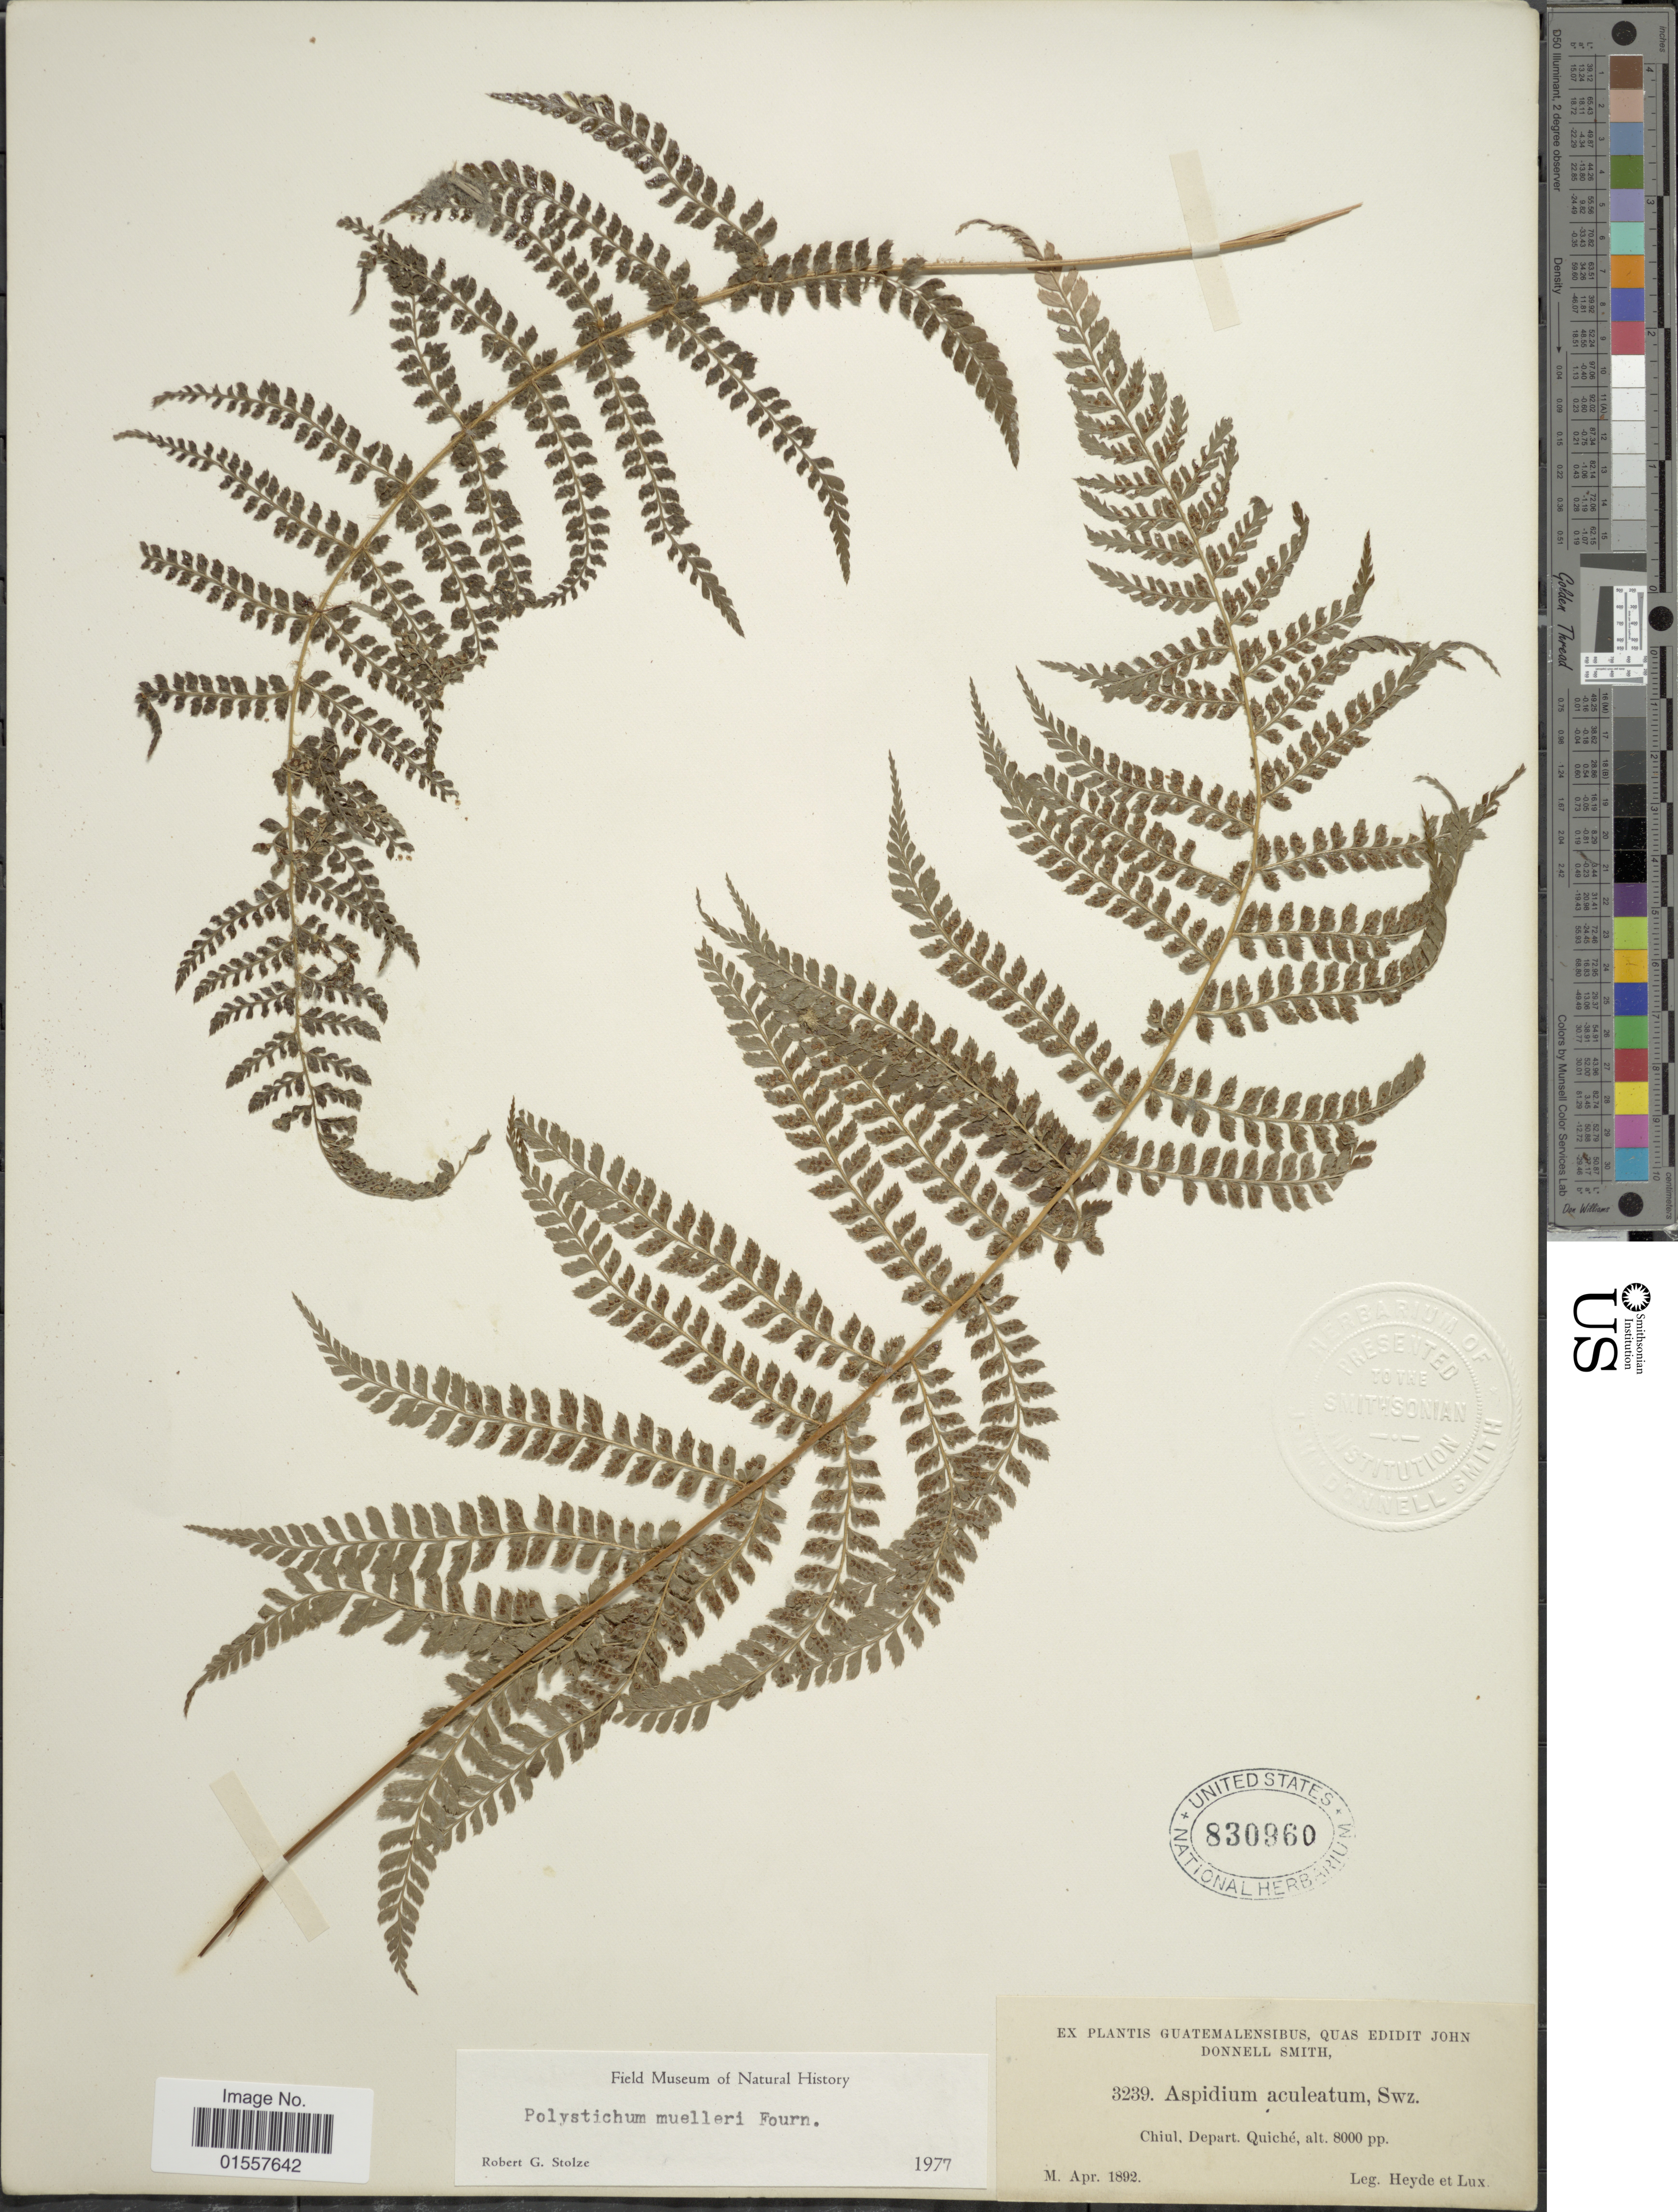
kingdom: Plantae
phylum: Tracheophyta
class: Polypodiopsida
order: Polypodiales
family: Dryopteridaceae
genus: Polystichum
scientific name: Polystichum fournieri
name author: A.R. Sm.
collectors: Heyde & Lux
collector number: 3239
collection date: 1892-04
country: Guatemala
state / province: El Quiché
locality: Chiul, Depart. Quiche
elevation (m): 2438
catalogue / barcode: US 830960